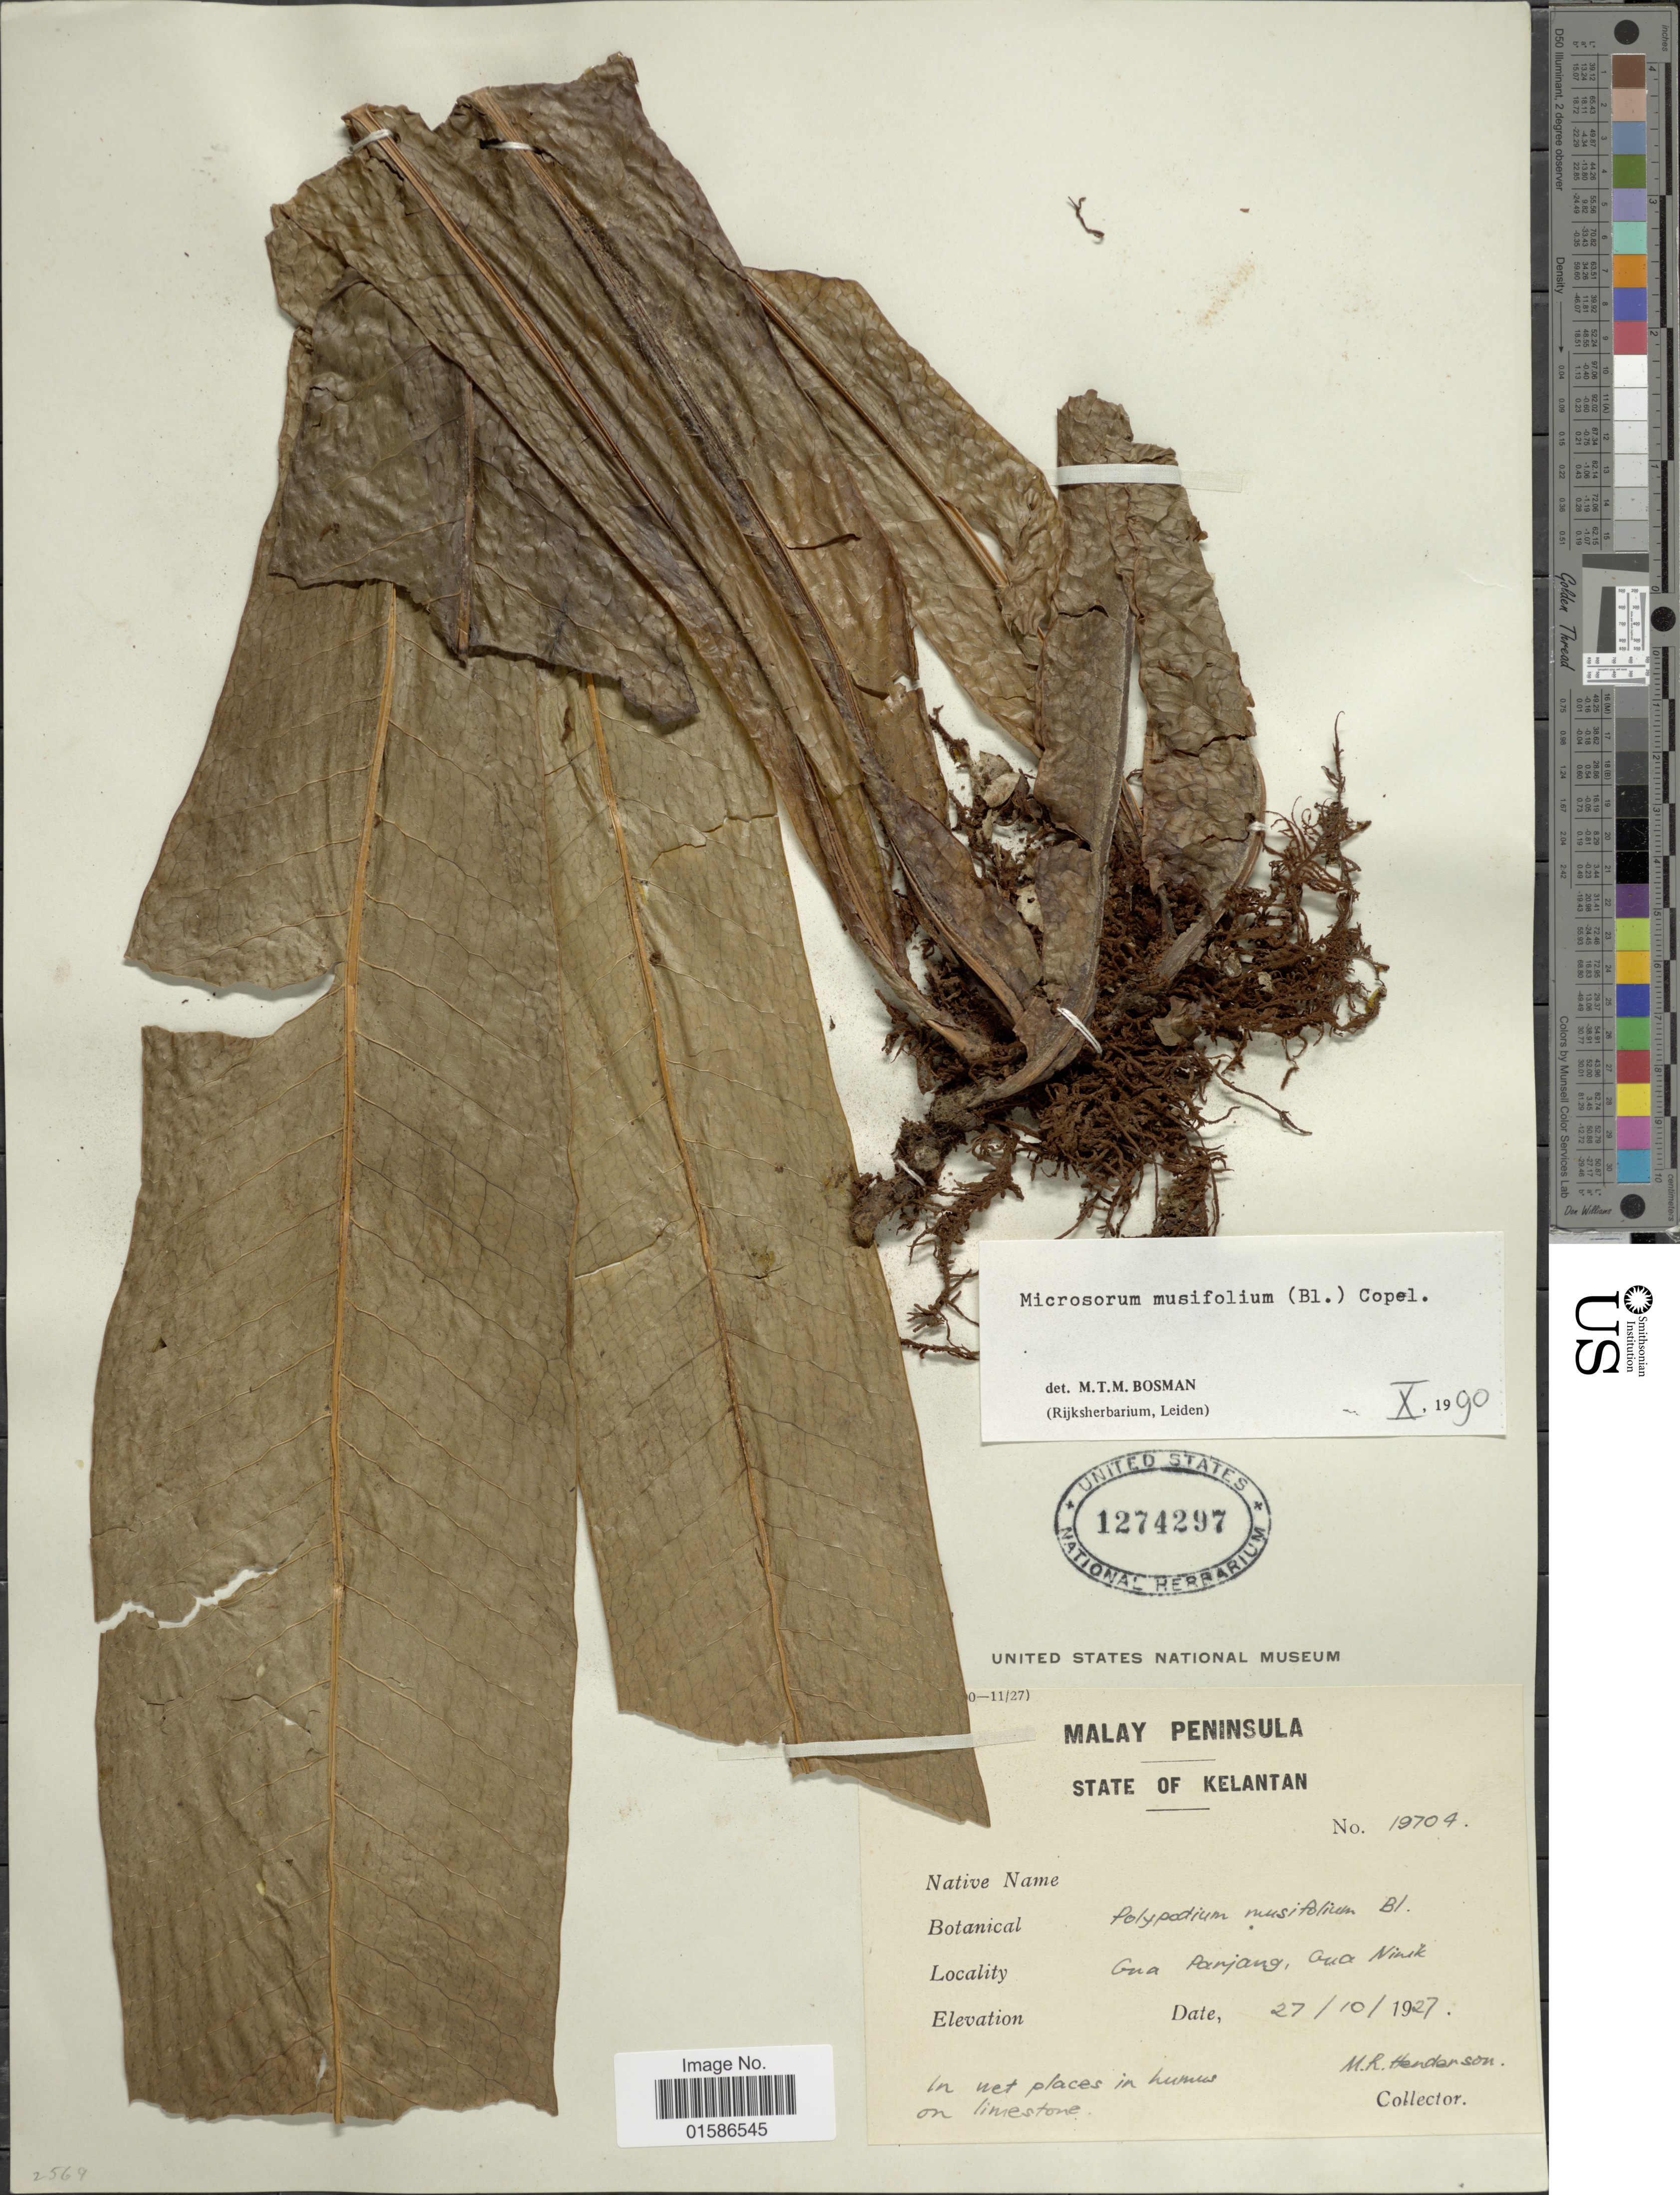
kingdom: Plantae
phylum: Tracheophyta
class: Polypodiopsida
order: Polypodiales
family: Polypodiaceae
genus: Microsorum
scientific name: Microsorum musifolium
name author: (Blume) Copel.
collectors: M. Henderson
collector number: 19704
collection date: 1927-10-27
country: Malaysia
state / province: Kelantan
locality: Malay Peninsula, Gua Panjang, Gua Ninek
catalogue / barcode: US 1274297